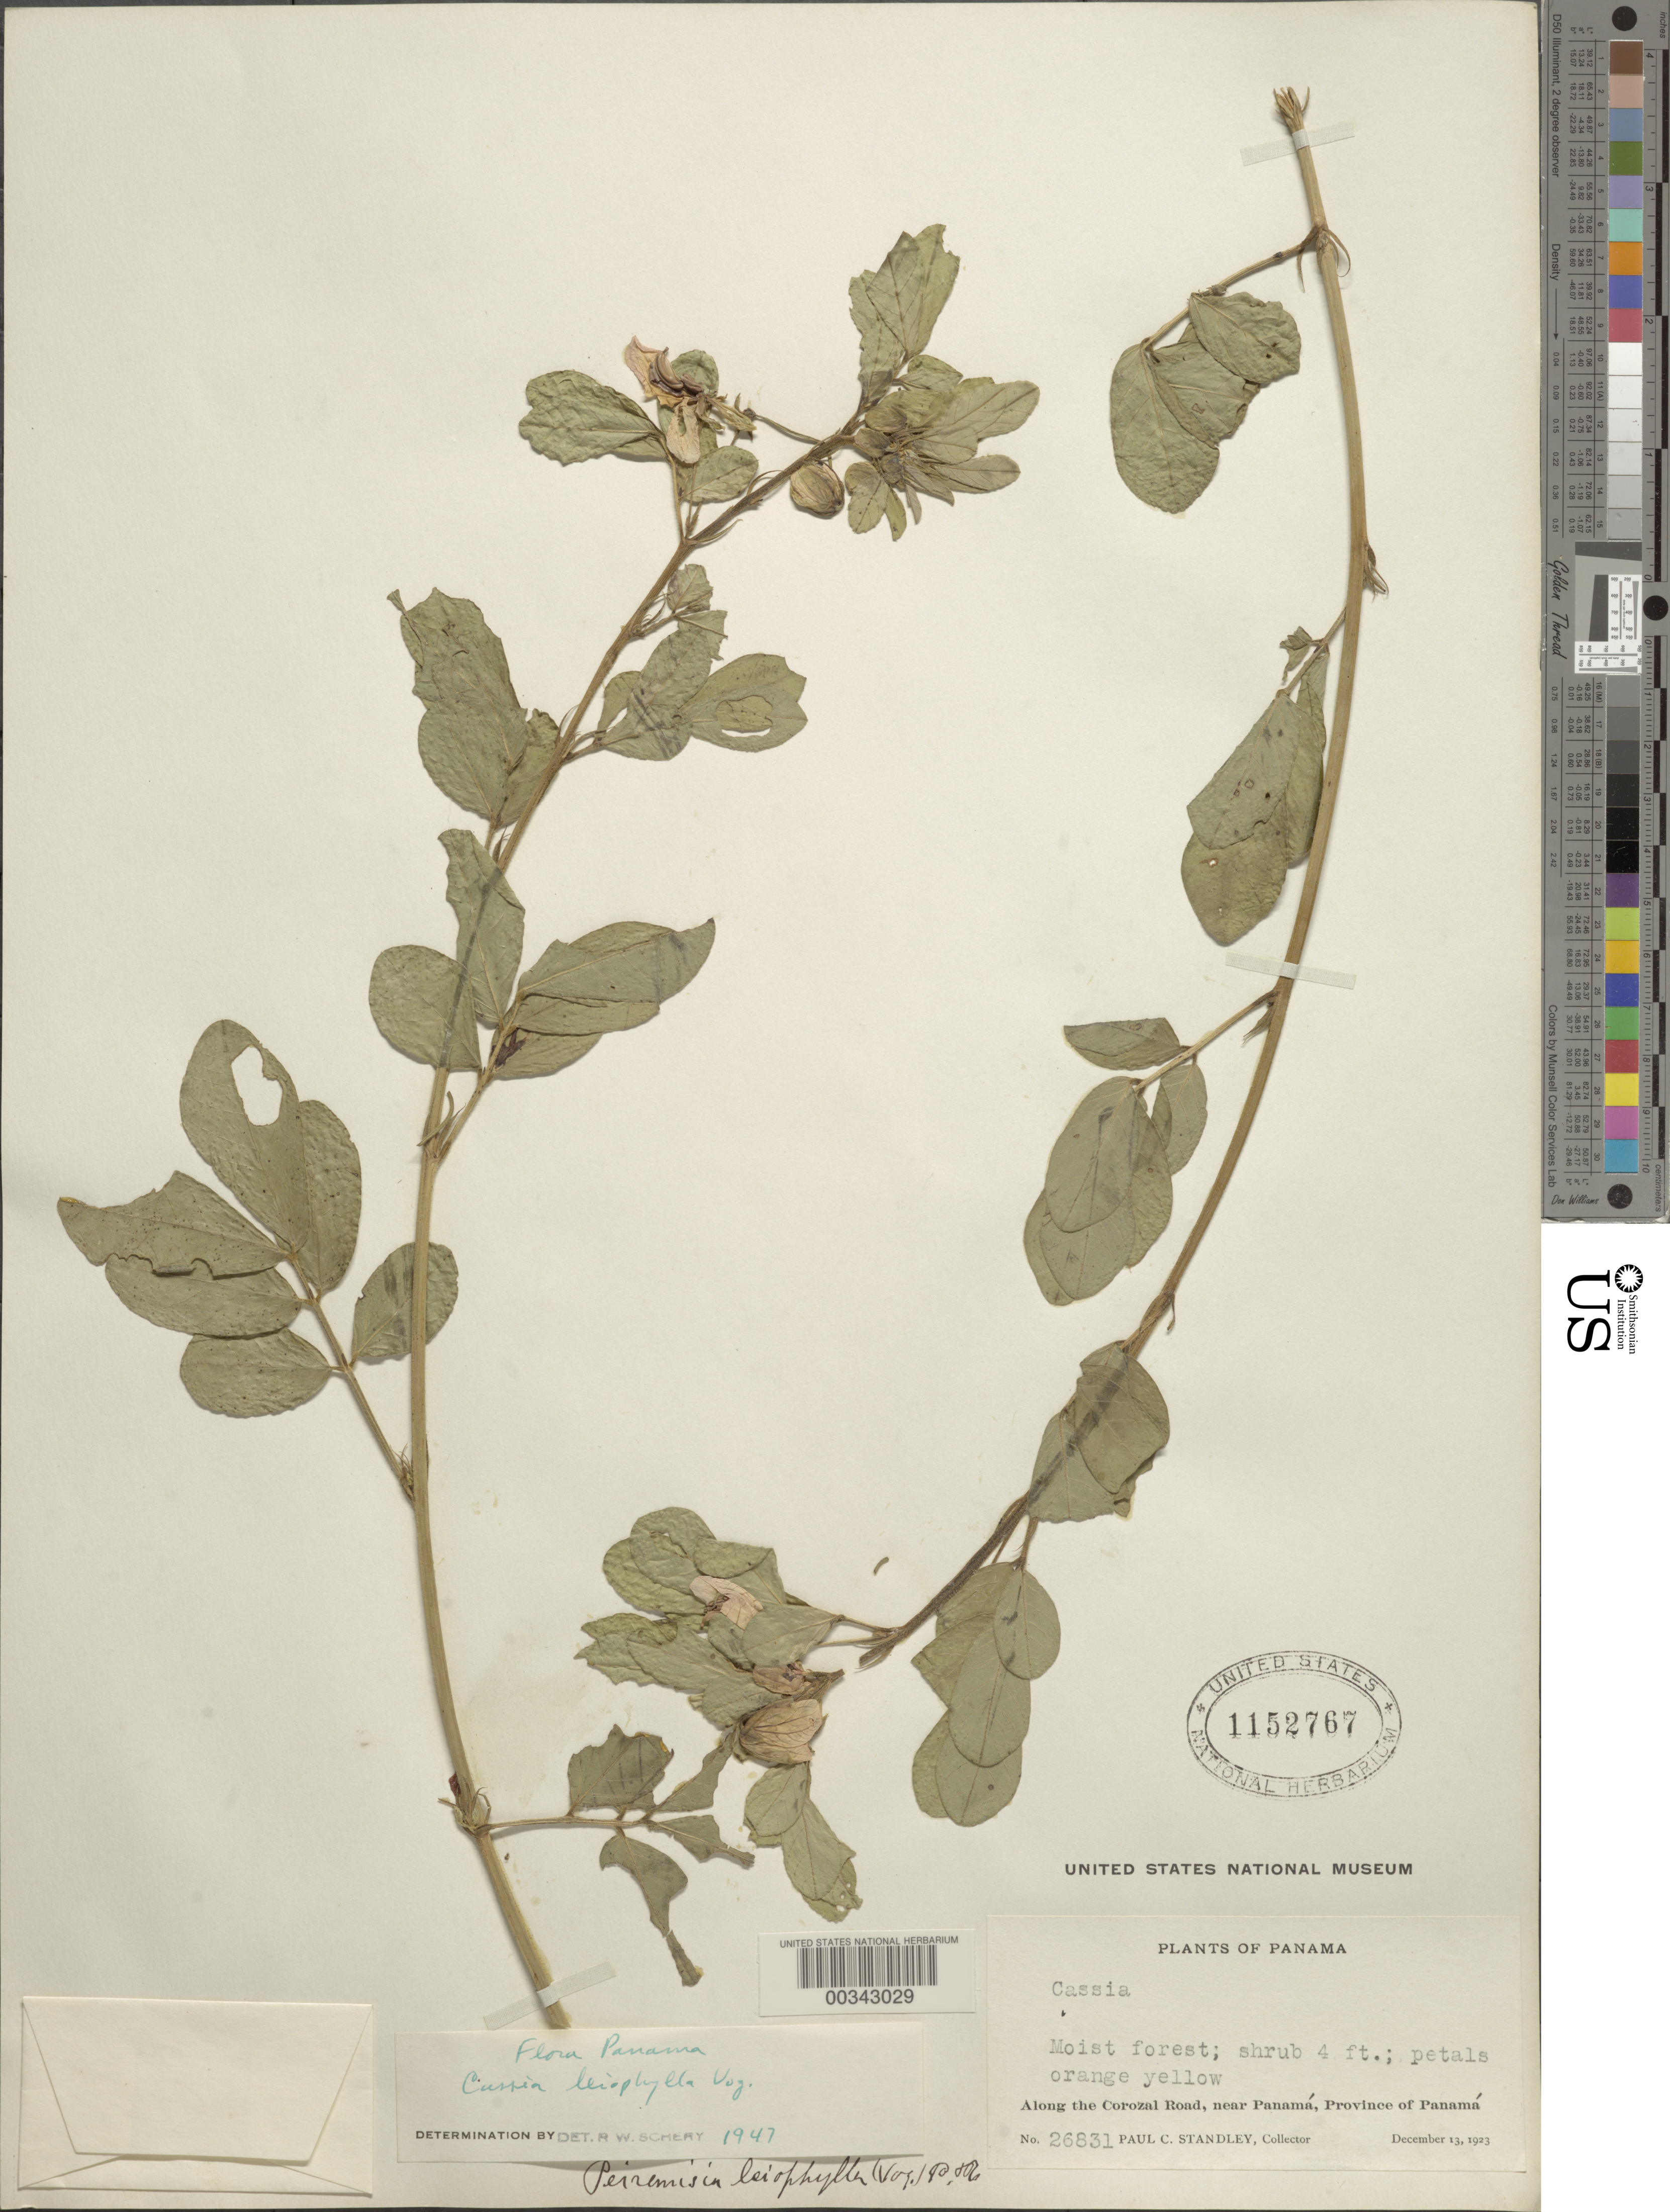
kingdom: Plantae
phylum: Tracheophyta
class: Magnoliopsida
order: Fabales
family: Fabaceae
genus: Senna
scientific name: Senna leiophylla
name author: (Vogel) H.S. Irwin & Barneby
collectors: P. C. Standley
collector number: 26831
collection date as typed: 13 Dec 1923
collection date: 1923-12-13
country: Panama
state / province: Panamá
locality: Along the Corozal road near Panama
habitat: Moist forest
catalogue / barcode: US 1152767